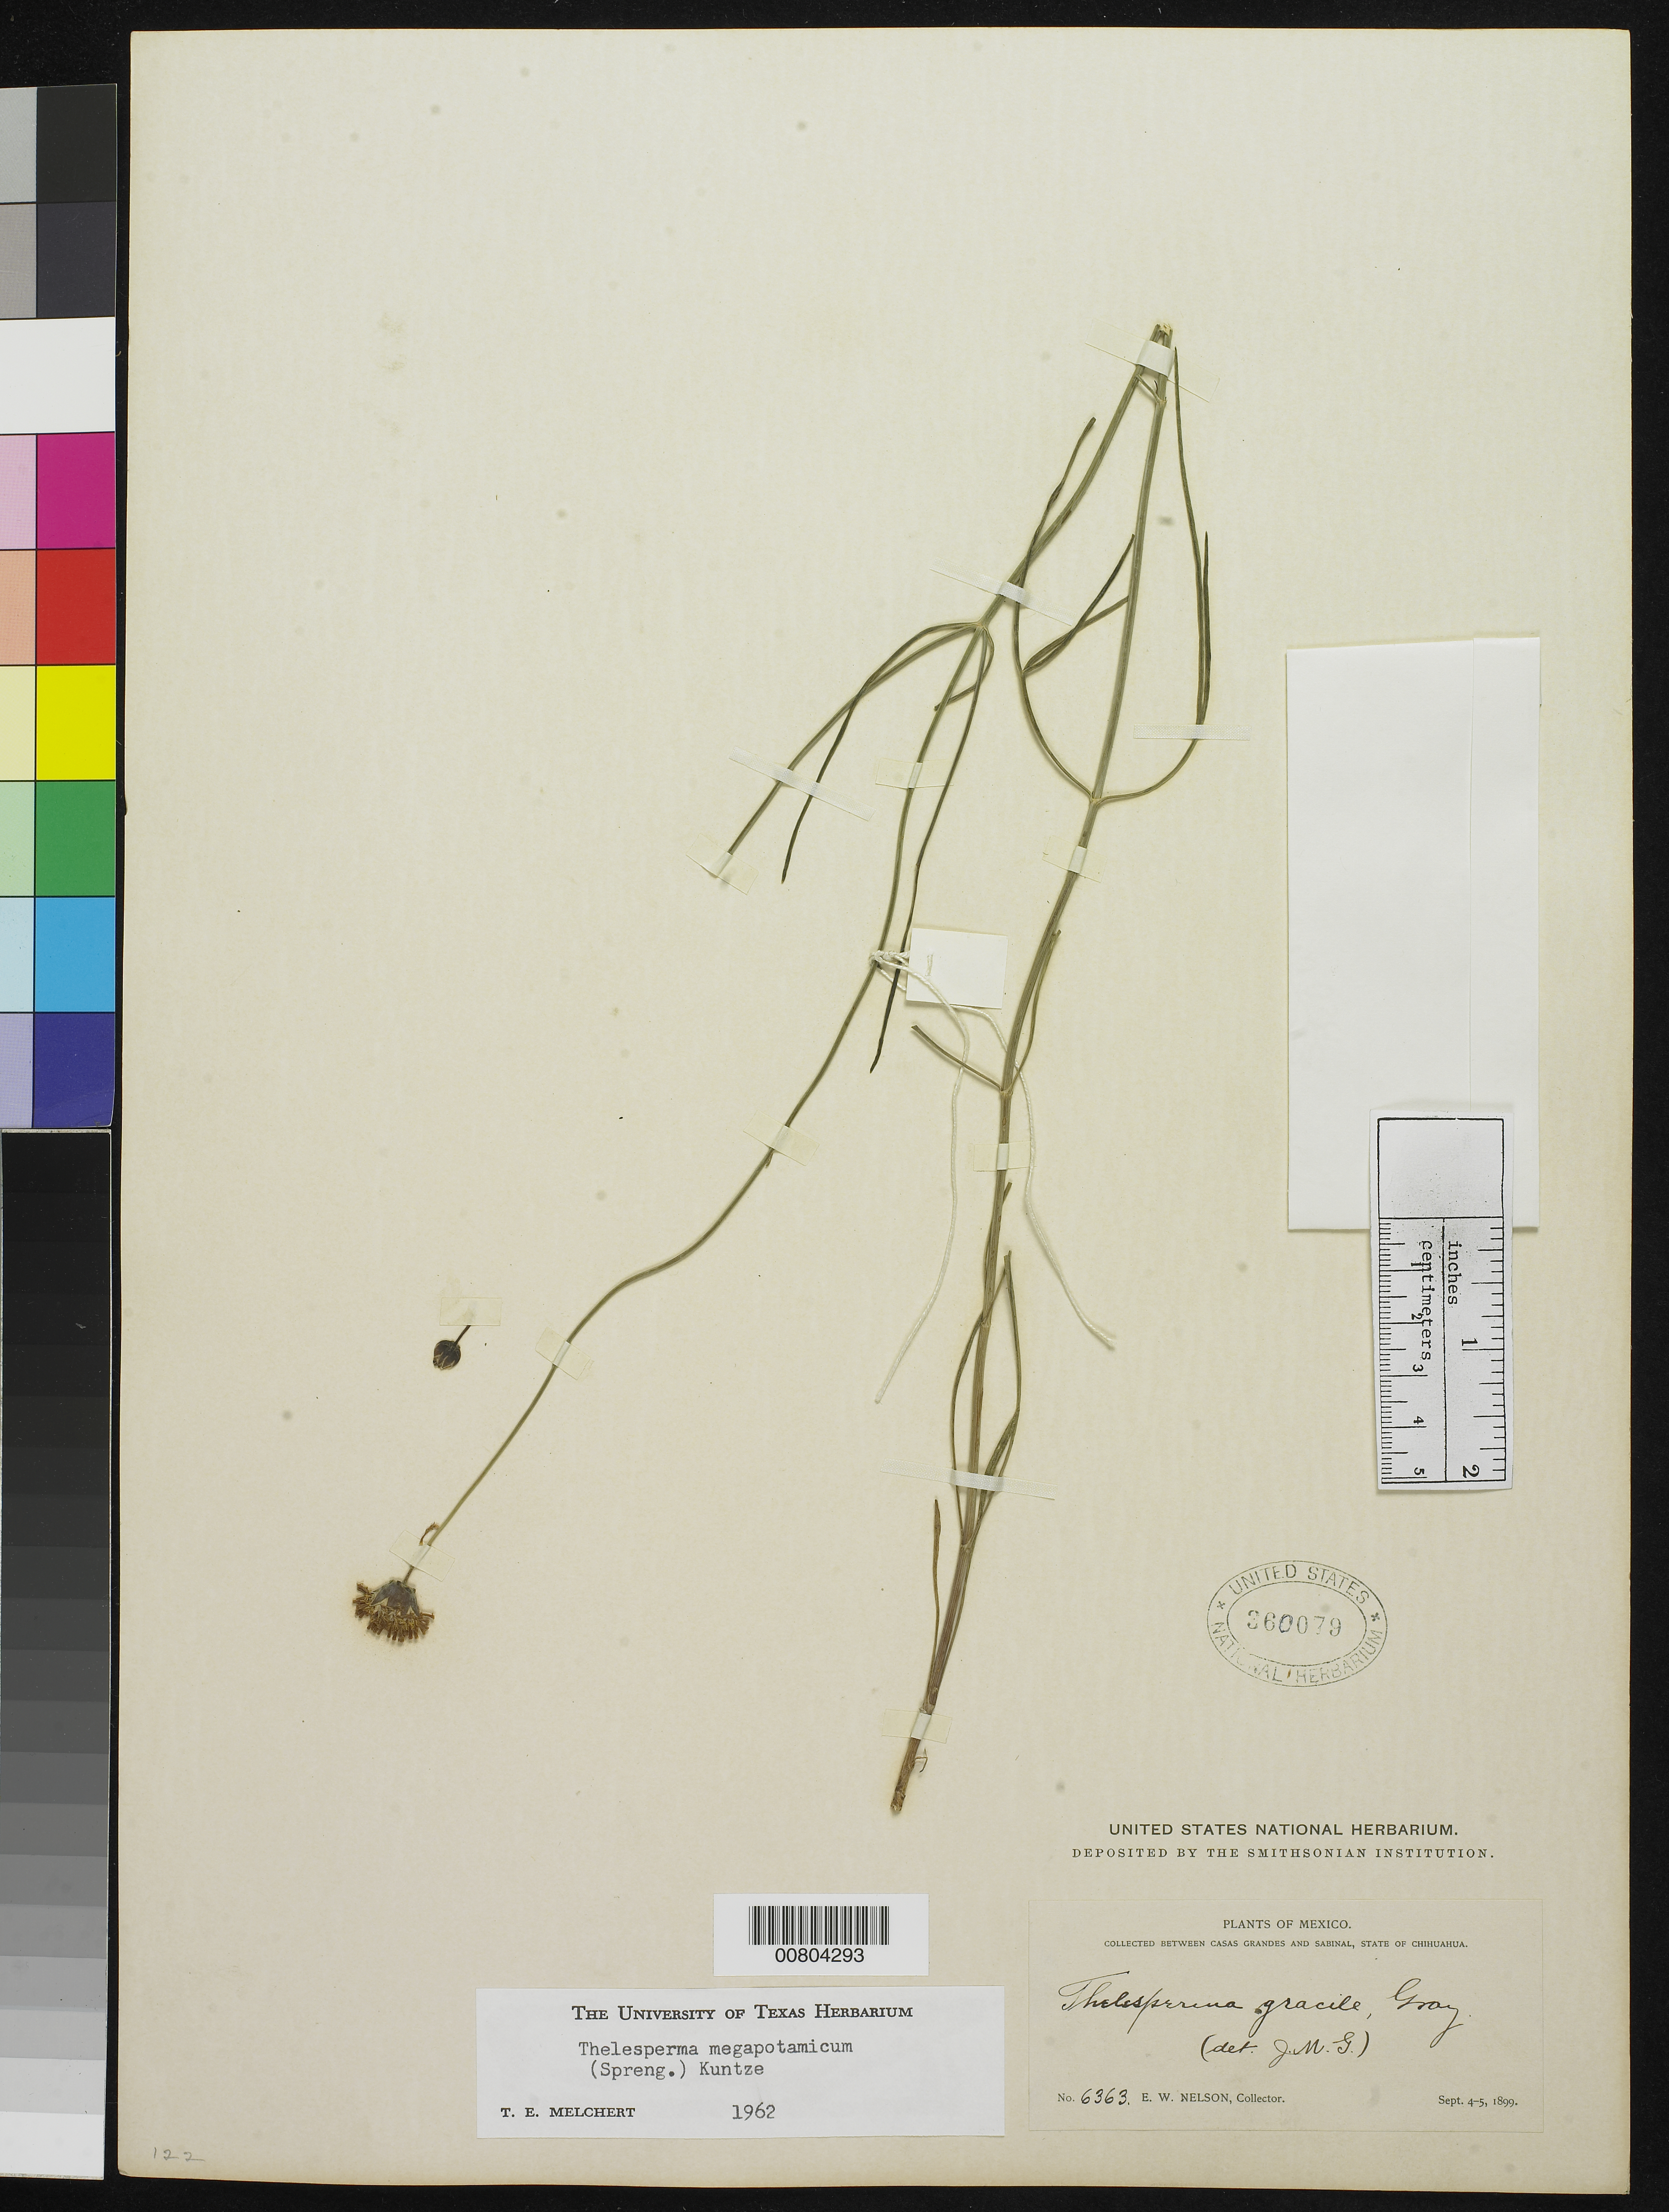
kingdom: Plantae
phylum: Tracheophyta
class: Magnoliopsida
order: Asterales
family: Asteraceae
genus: Thelesperma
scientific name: Thelesperma megapotamicum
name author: (Spreng.) Herter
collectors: E. W. Nelson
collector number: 6363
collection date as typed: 04 Sep 1899 to 05 Sep 1899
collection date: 1899-09-04/1899-09-05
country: Mexico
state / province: Chihuahua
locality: Between Casas Grandes and Sabinal, Chihuahua.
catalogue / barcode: US 360079